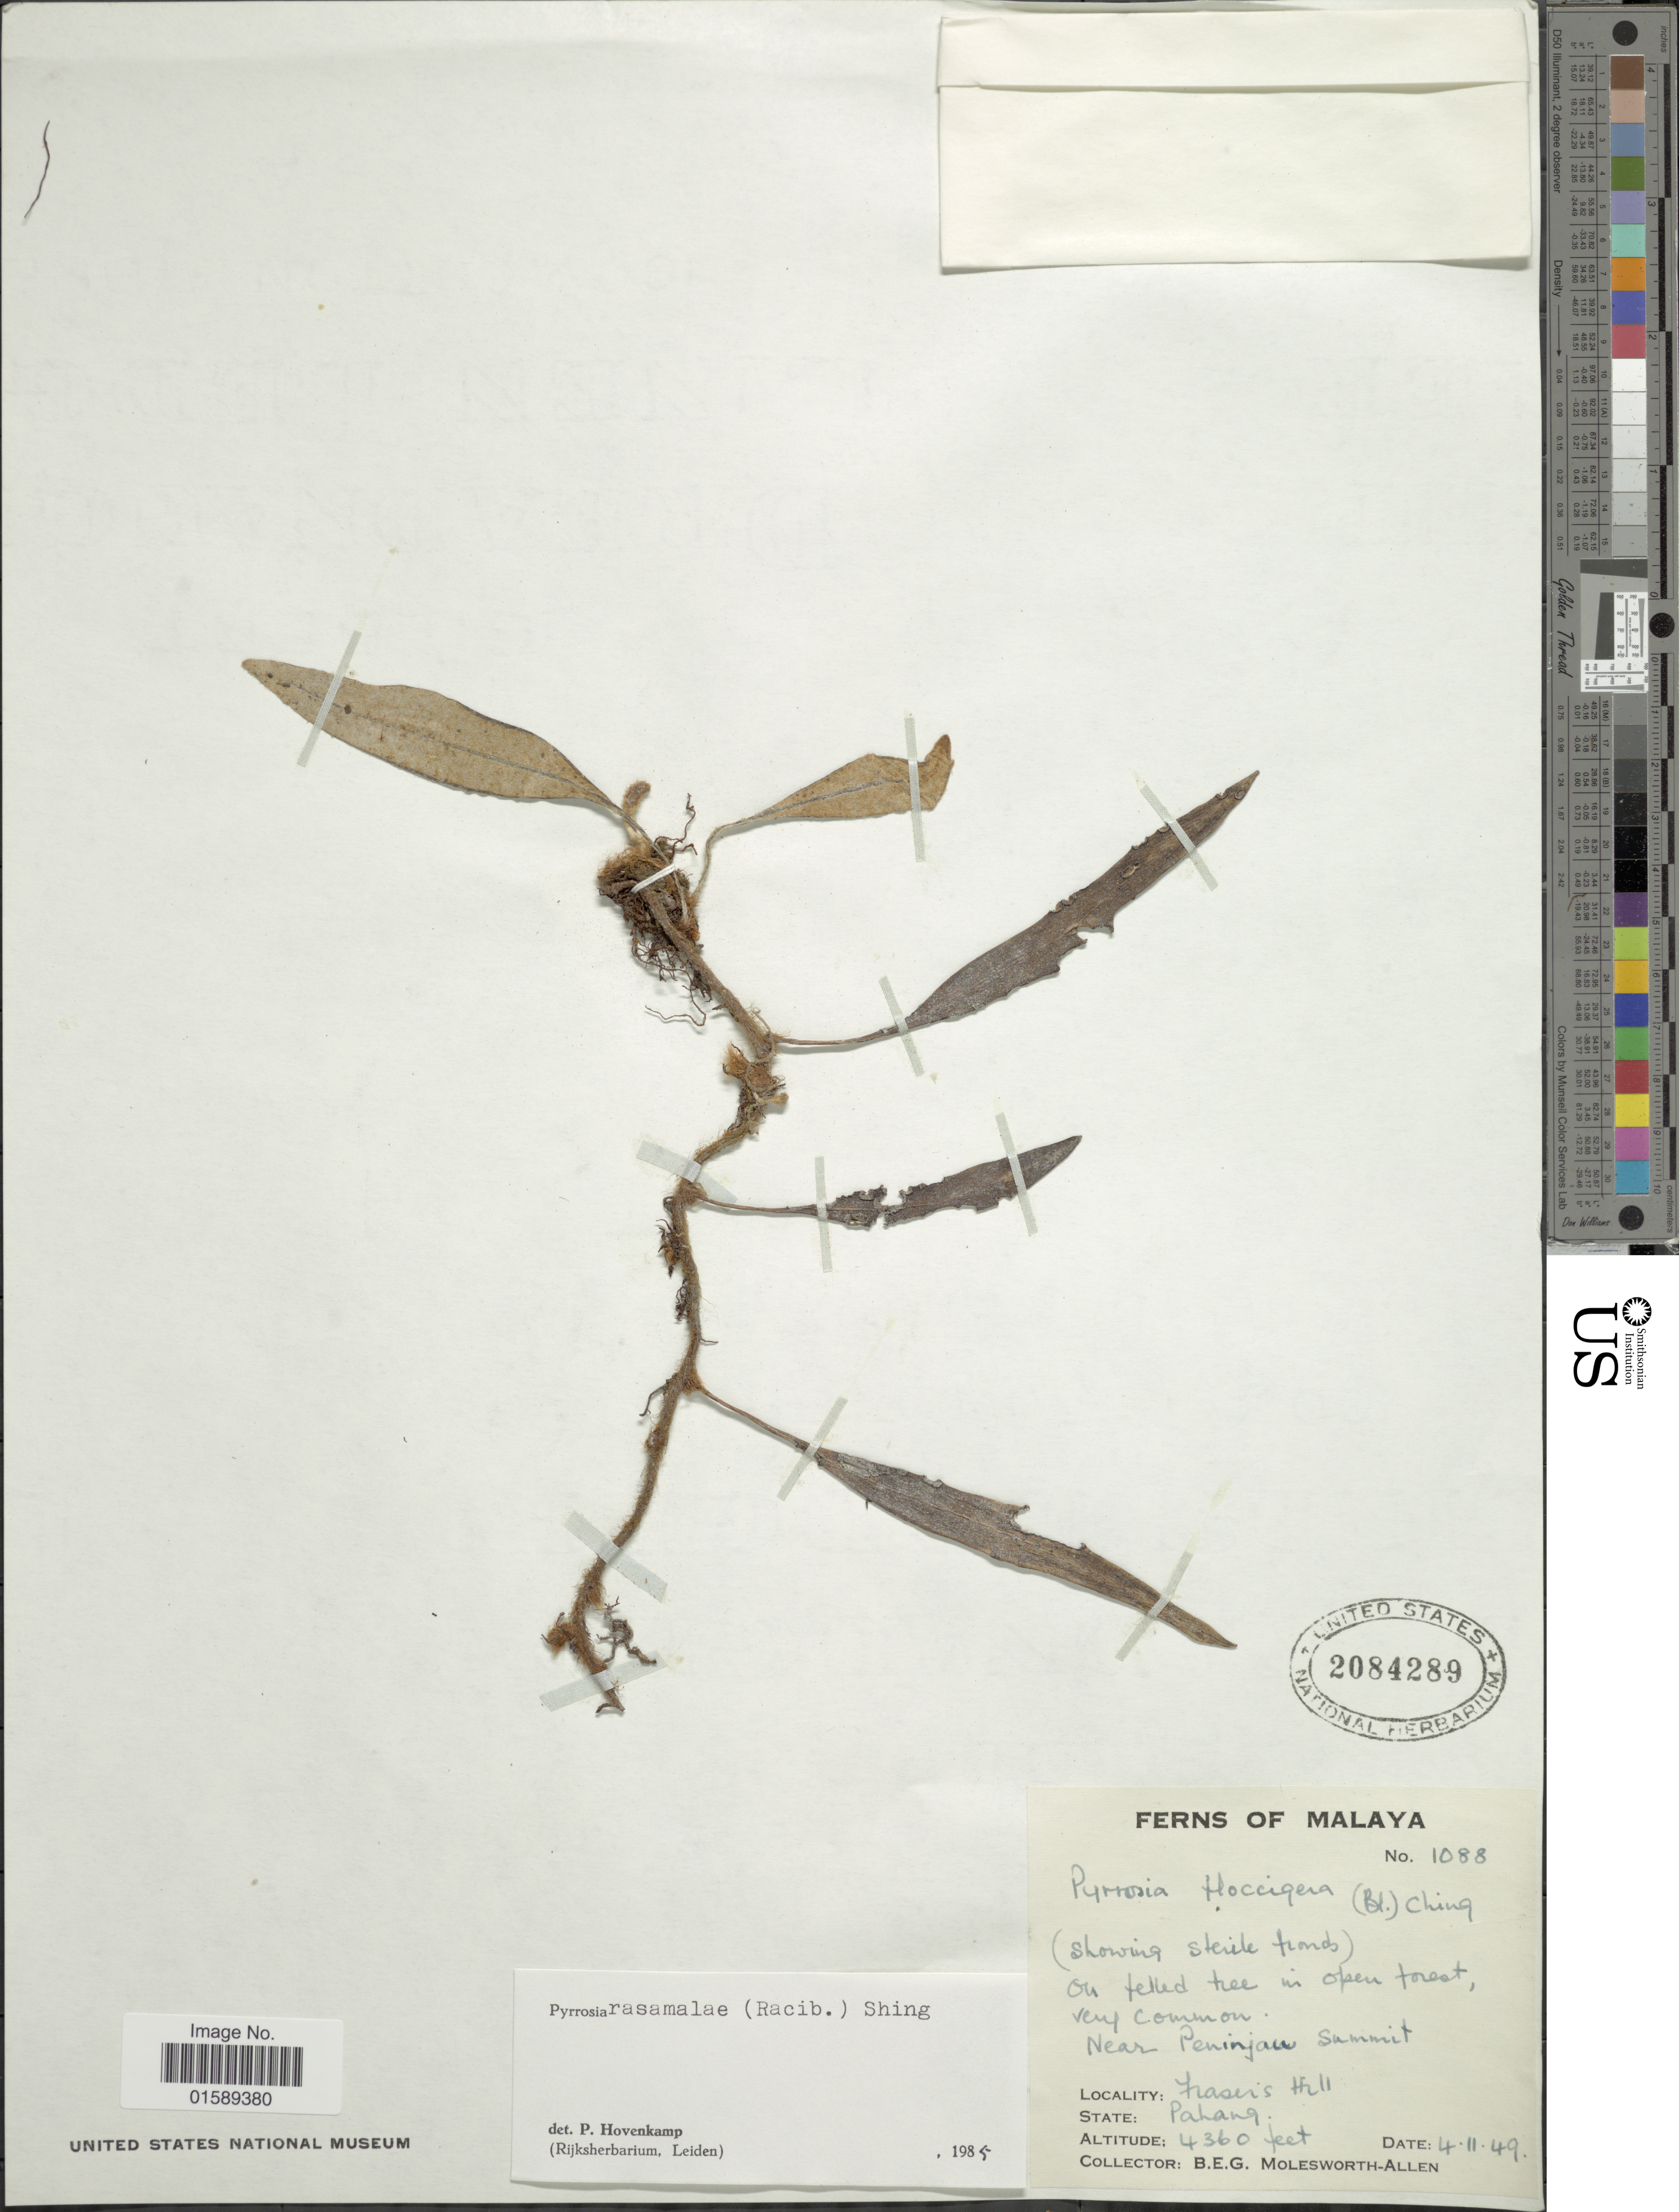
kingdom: Plantae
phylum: Tracheophyta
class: Polypodiopsida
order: Polypodiales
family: Polypodiaceae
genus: Pyrrosia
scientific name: Pyrrosia rasamalae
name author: (Racib.) K.H. Shing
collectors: B. E. G. Molesworth-Allen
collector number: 1088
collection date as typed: Transcribed d/m/y: 4/11/49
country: Malaysia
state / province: Pahang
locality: Malaya, Near Peninjau Summit, Fraser's Hill, State: Pahang.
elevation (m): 1329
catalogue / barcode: US 2084289